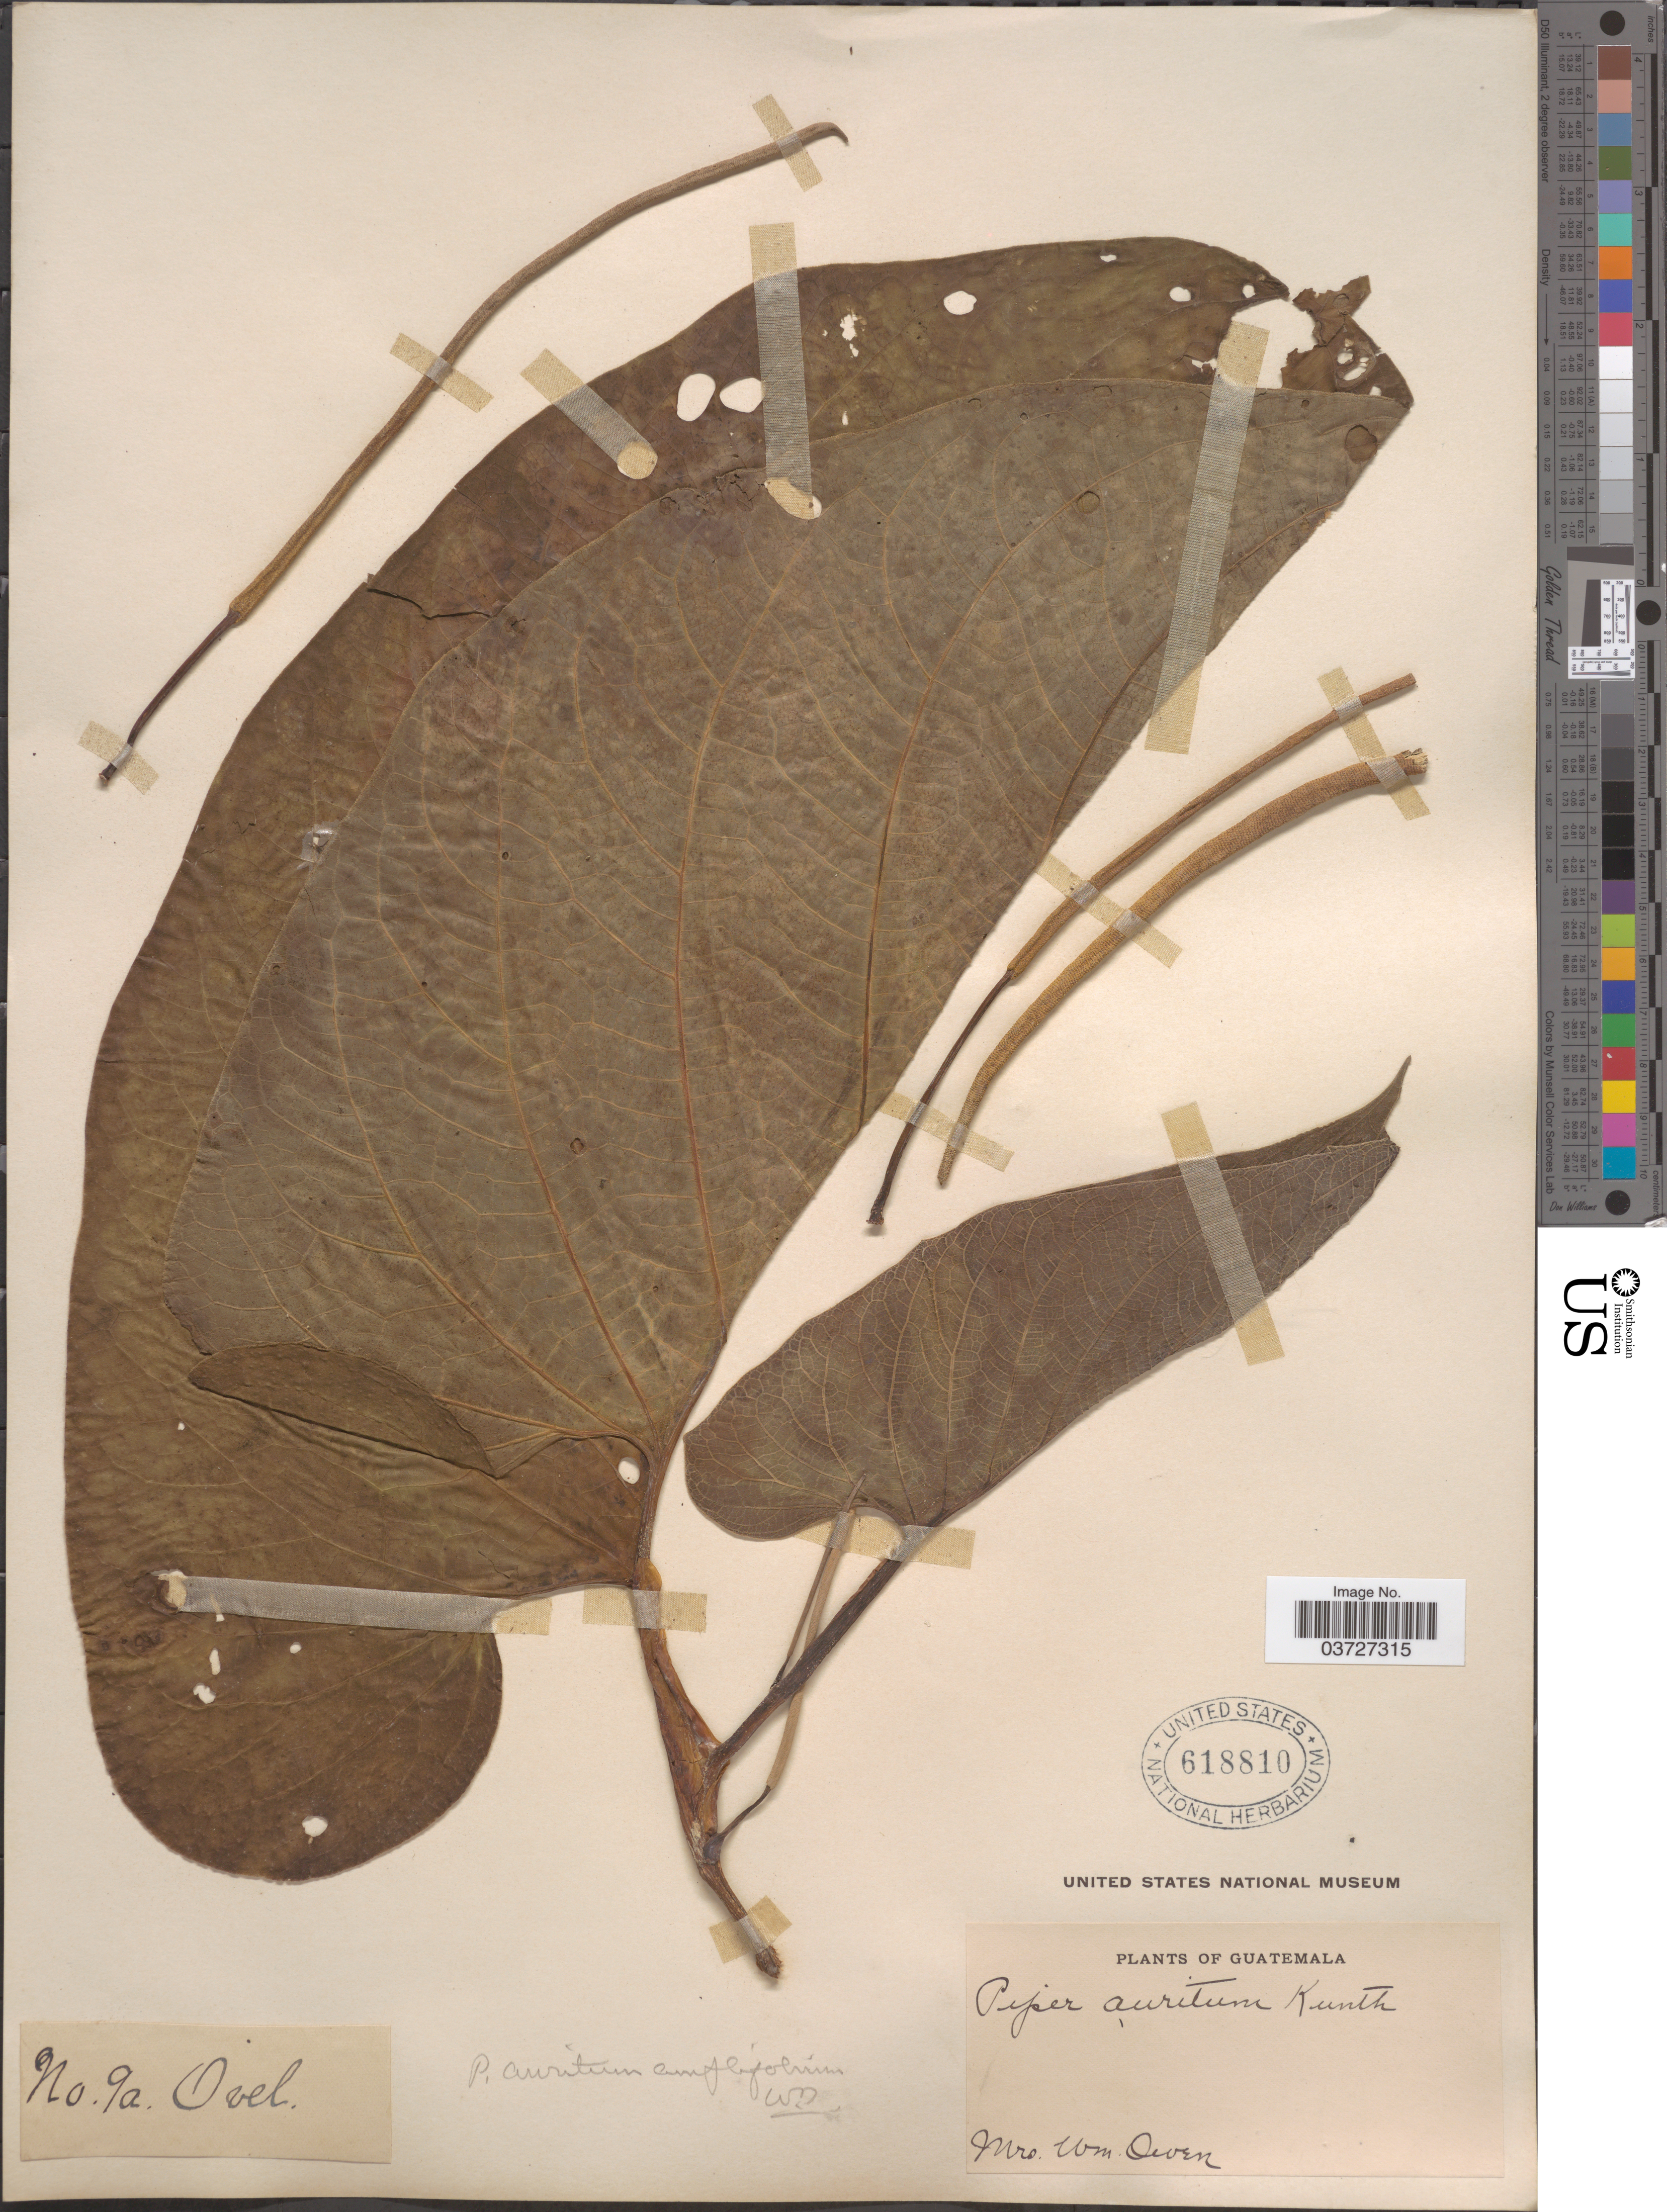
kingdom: Plantae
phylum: Tracheophyta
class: Magnoliopsida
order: Piperales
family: Piperaceae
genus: Piper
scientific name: Piper auritum var. amplifolium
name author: C. DC.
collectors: W. Owen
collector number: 9a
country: Guatemala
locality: Ovel [unsure placement].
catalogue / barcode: US 618810